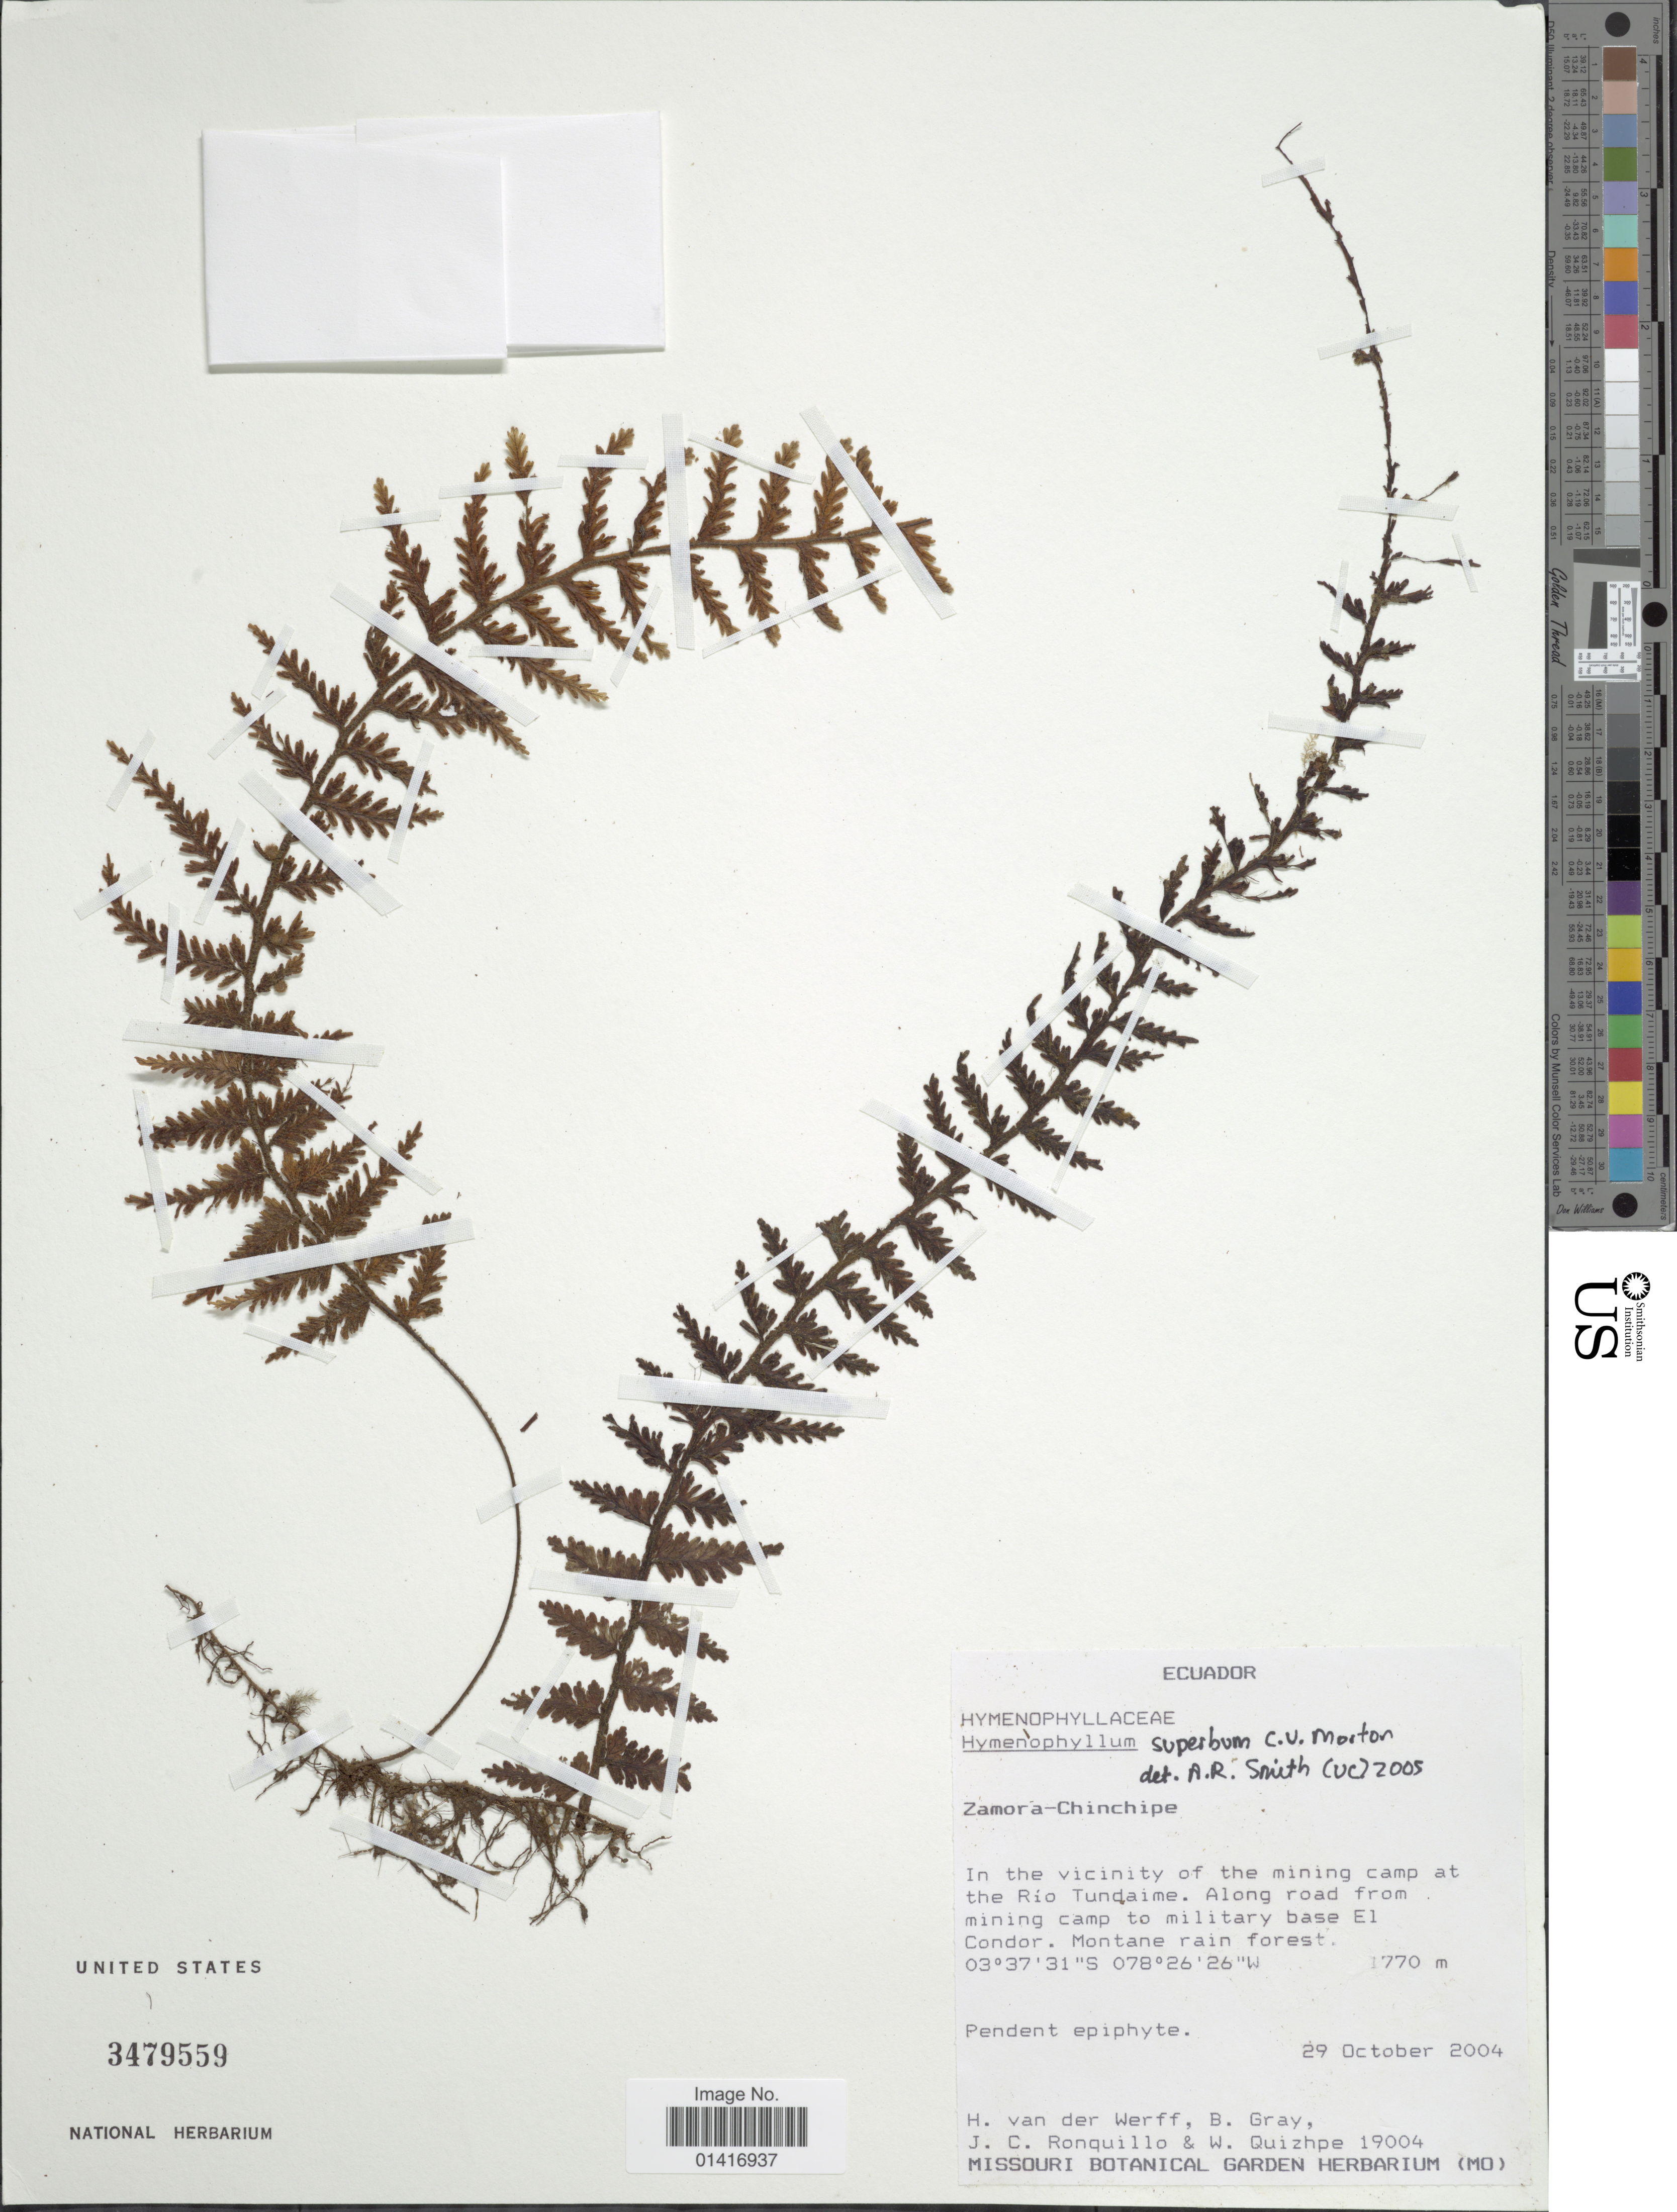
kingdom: Plantae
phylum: Tracheophyta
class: Polypodiopsida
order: Hymenophyllales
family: Hymenophyllaceae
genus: Hymenophyllum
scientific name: Hymenophyllum superbum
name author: C.V. Morton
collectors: H. van der Werff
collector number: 19004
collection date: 2004-10-29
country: Ecuador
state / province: Zamora-Chinchipe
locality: In the vicinity of the mining camp at the Río Tundaime, Along road from mining camp to military base El Condor. Montane rain forest.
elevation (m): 1770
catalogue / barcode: US 3479559